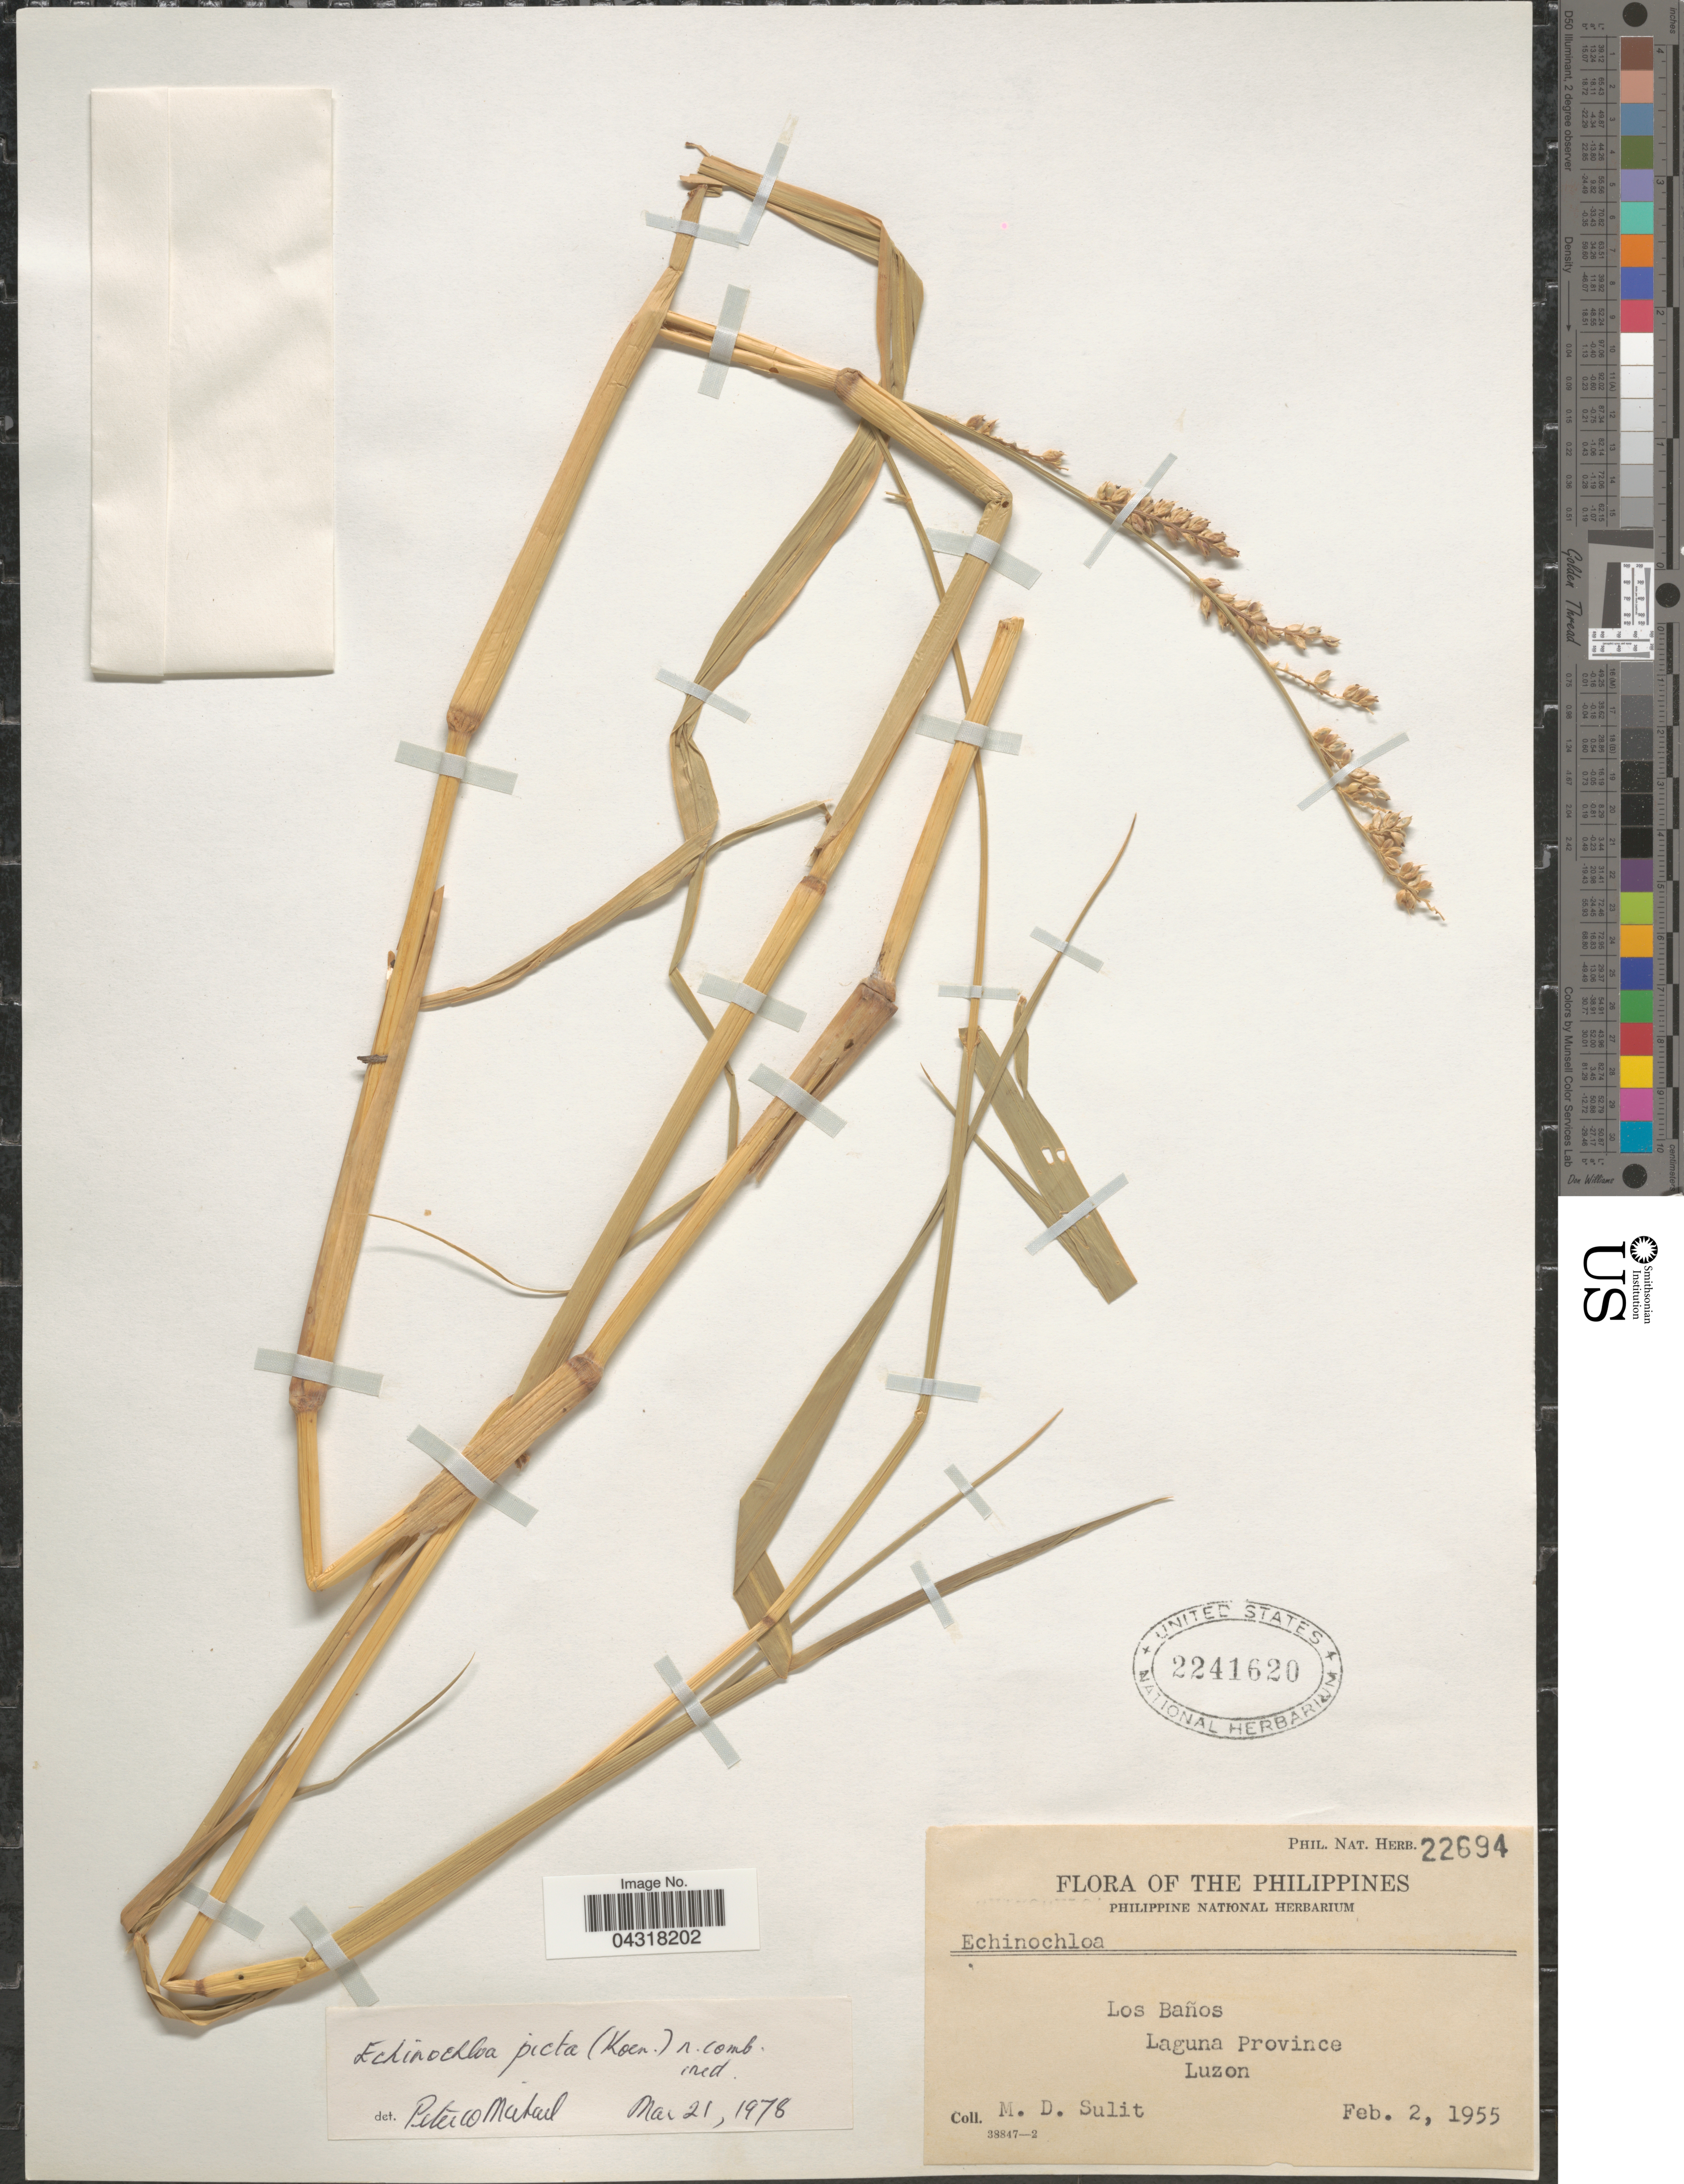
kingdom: Plantae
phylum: Tracheophyta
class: Liliopsida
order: Poales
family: Poaceae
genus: Echinochloa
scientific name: Echinochloa picta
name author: (K.D. Koenig) Michael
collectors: M. Sulit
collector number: Phil. Nat. Herb. 22694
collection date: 1955-02-02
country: Philippines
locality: Los Baños. Laguna Province. Luzon.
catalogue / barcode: US 2241620